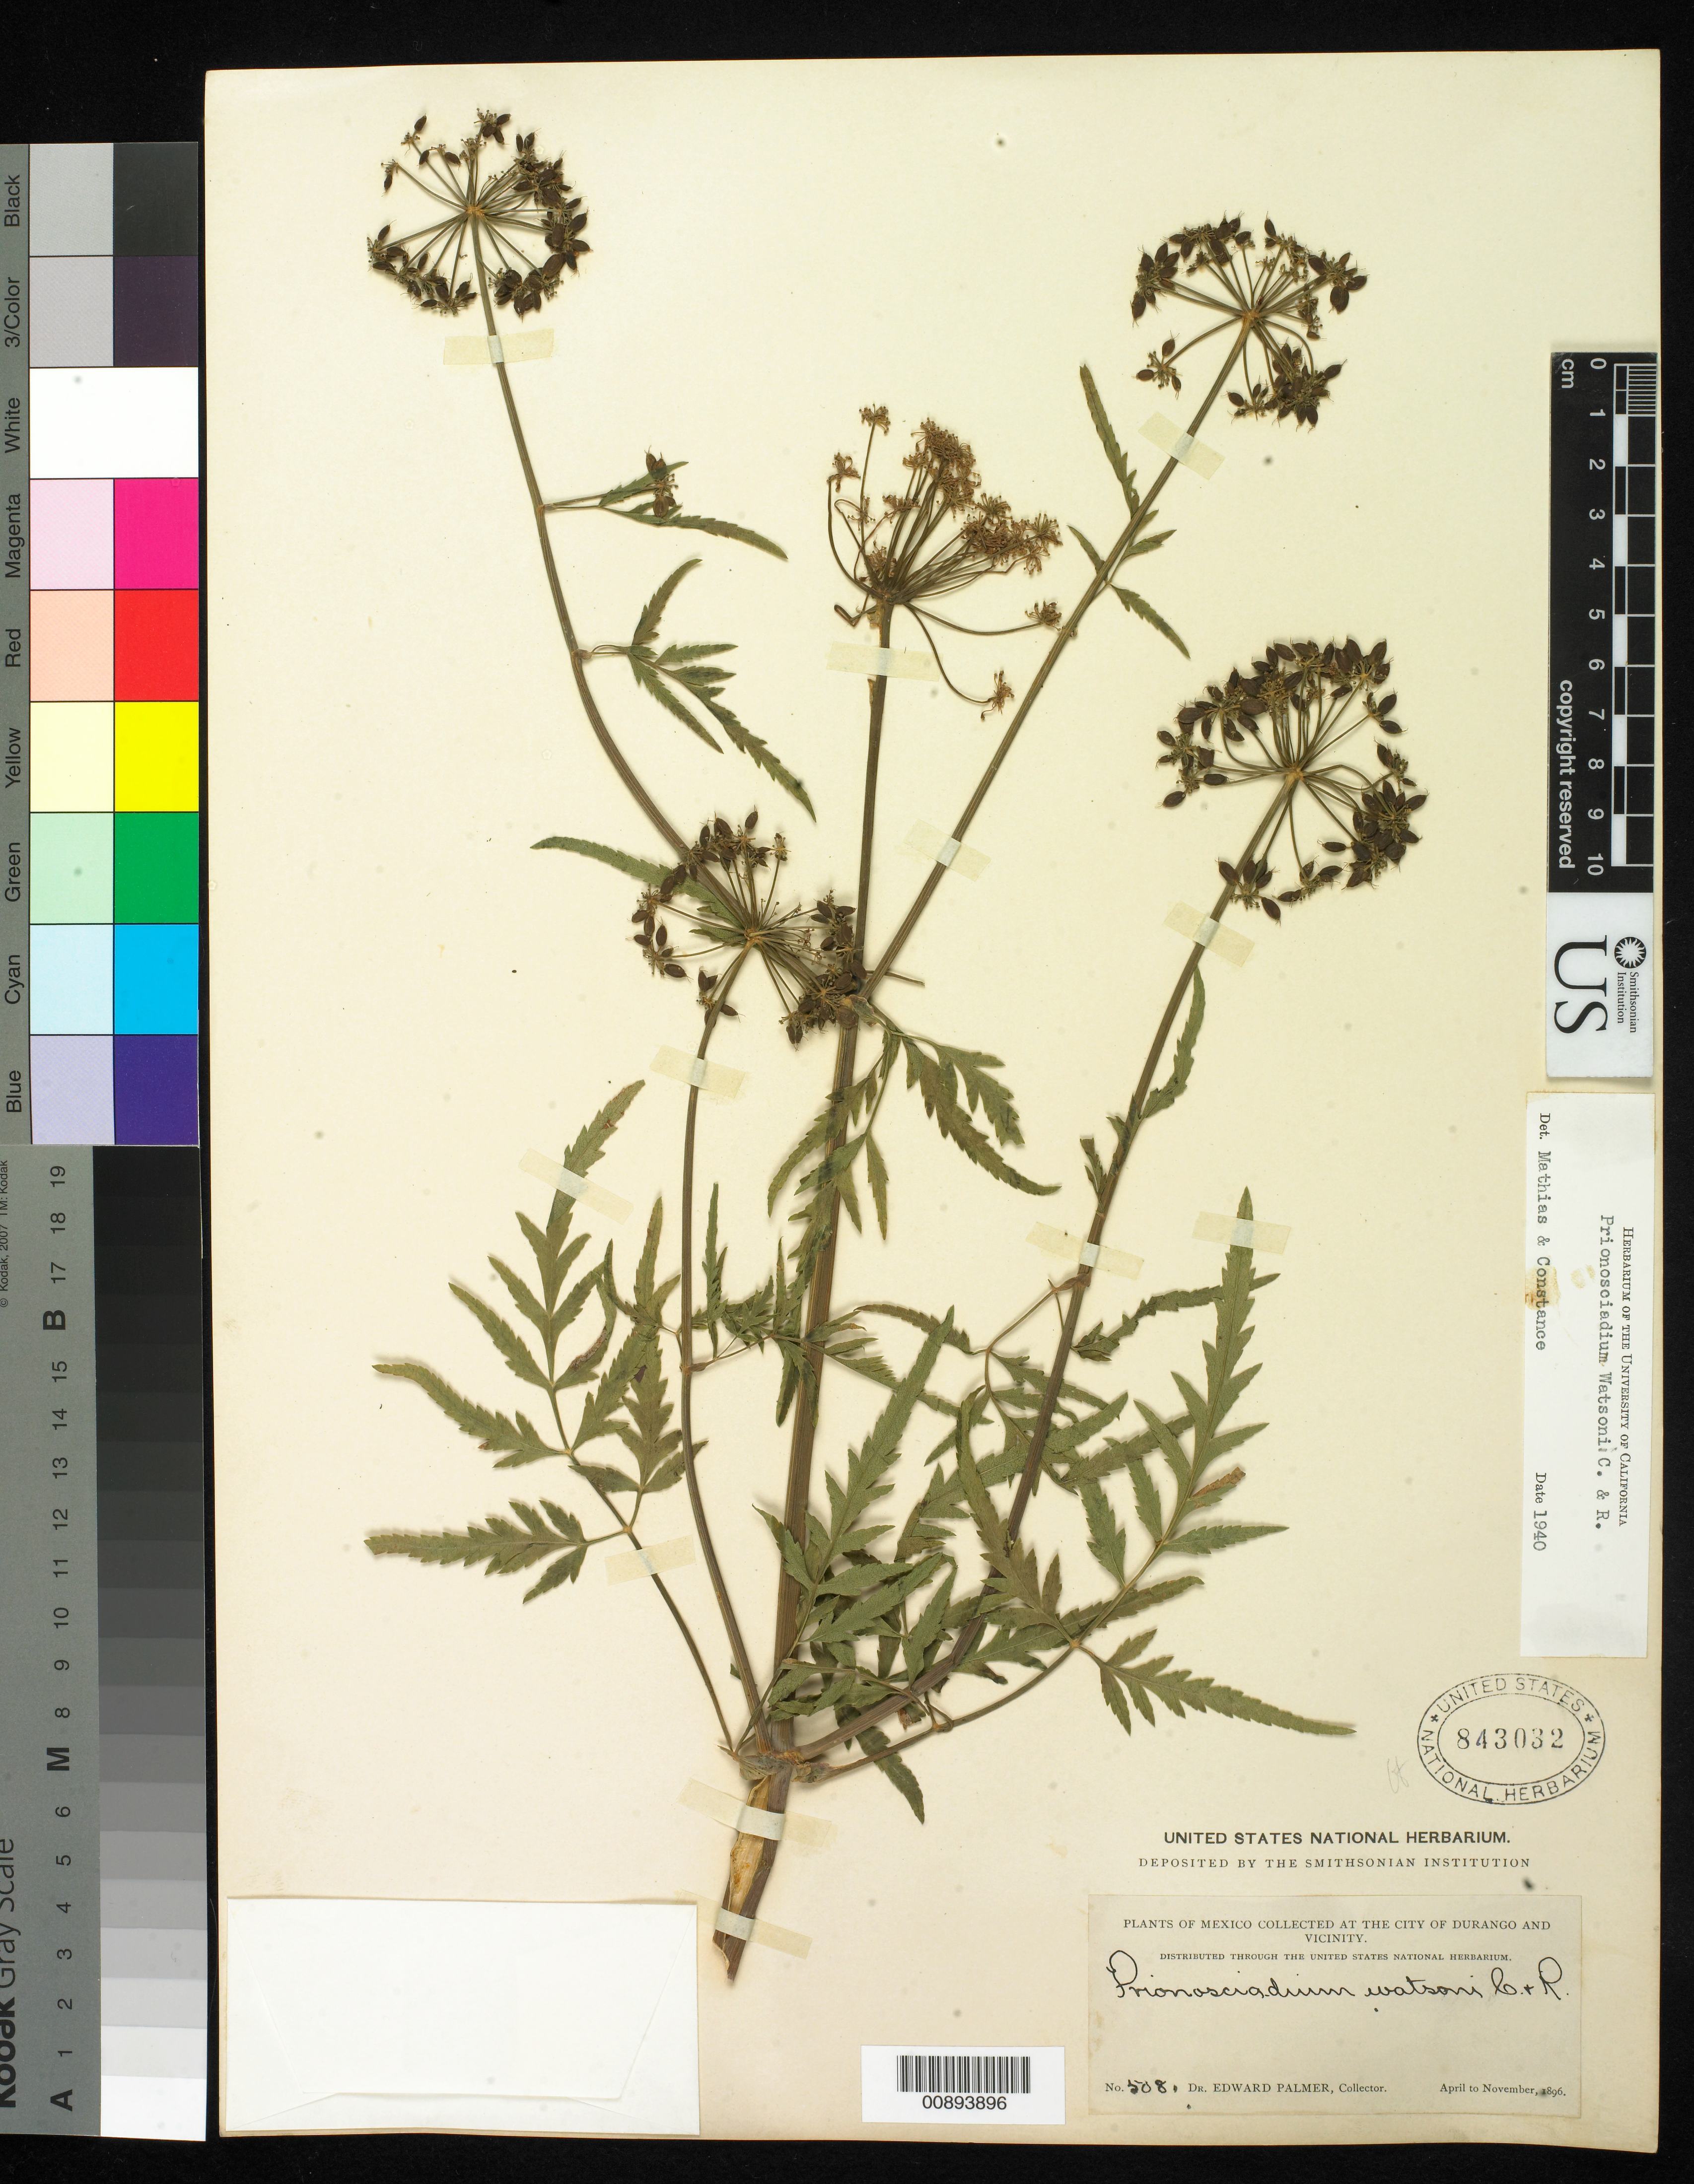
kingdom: Plantae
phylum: Tracheophyta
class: Magnoliopsida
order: Apiales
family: Apiaceae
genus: Prionosciadium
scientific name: Prionosciadium watsonii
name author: J.M. Coult. & Rose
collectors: E. Palmer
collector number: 508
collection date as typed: Apr 1896 to -- Nov 1896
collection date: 1896-04/1896-11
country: Mexico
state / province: Durango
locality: City of Durango and vicinity.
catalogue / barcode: US 843032